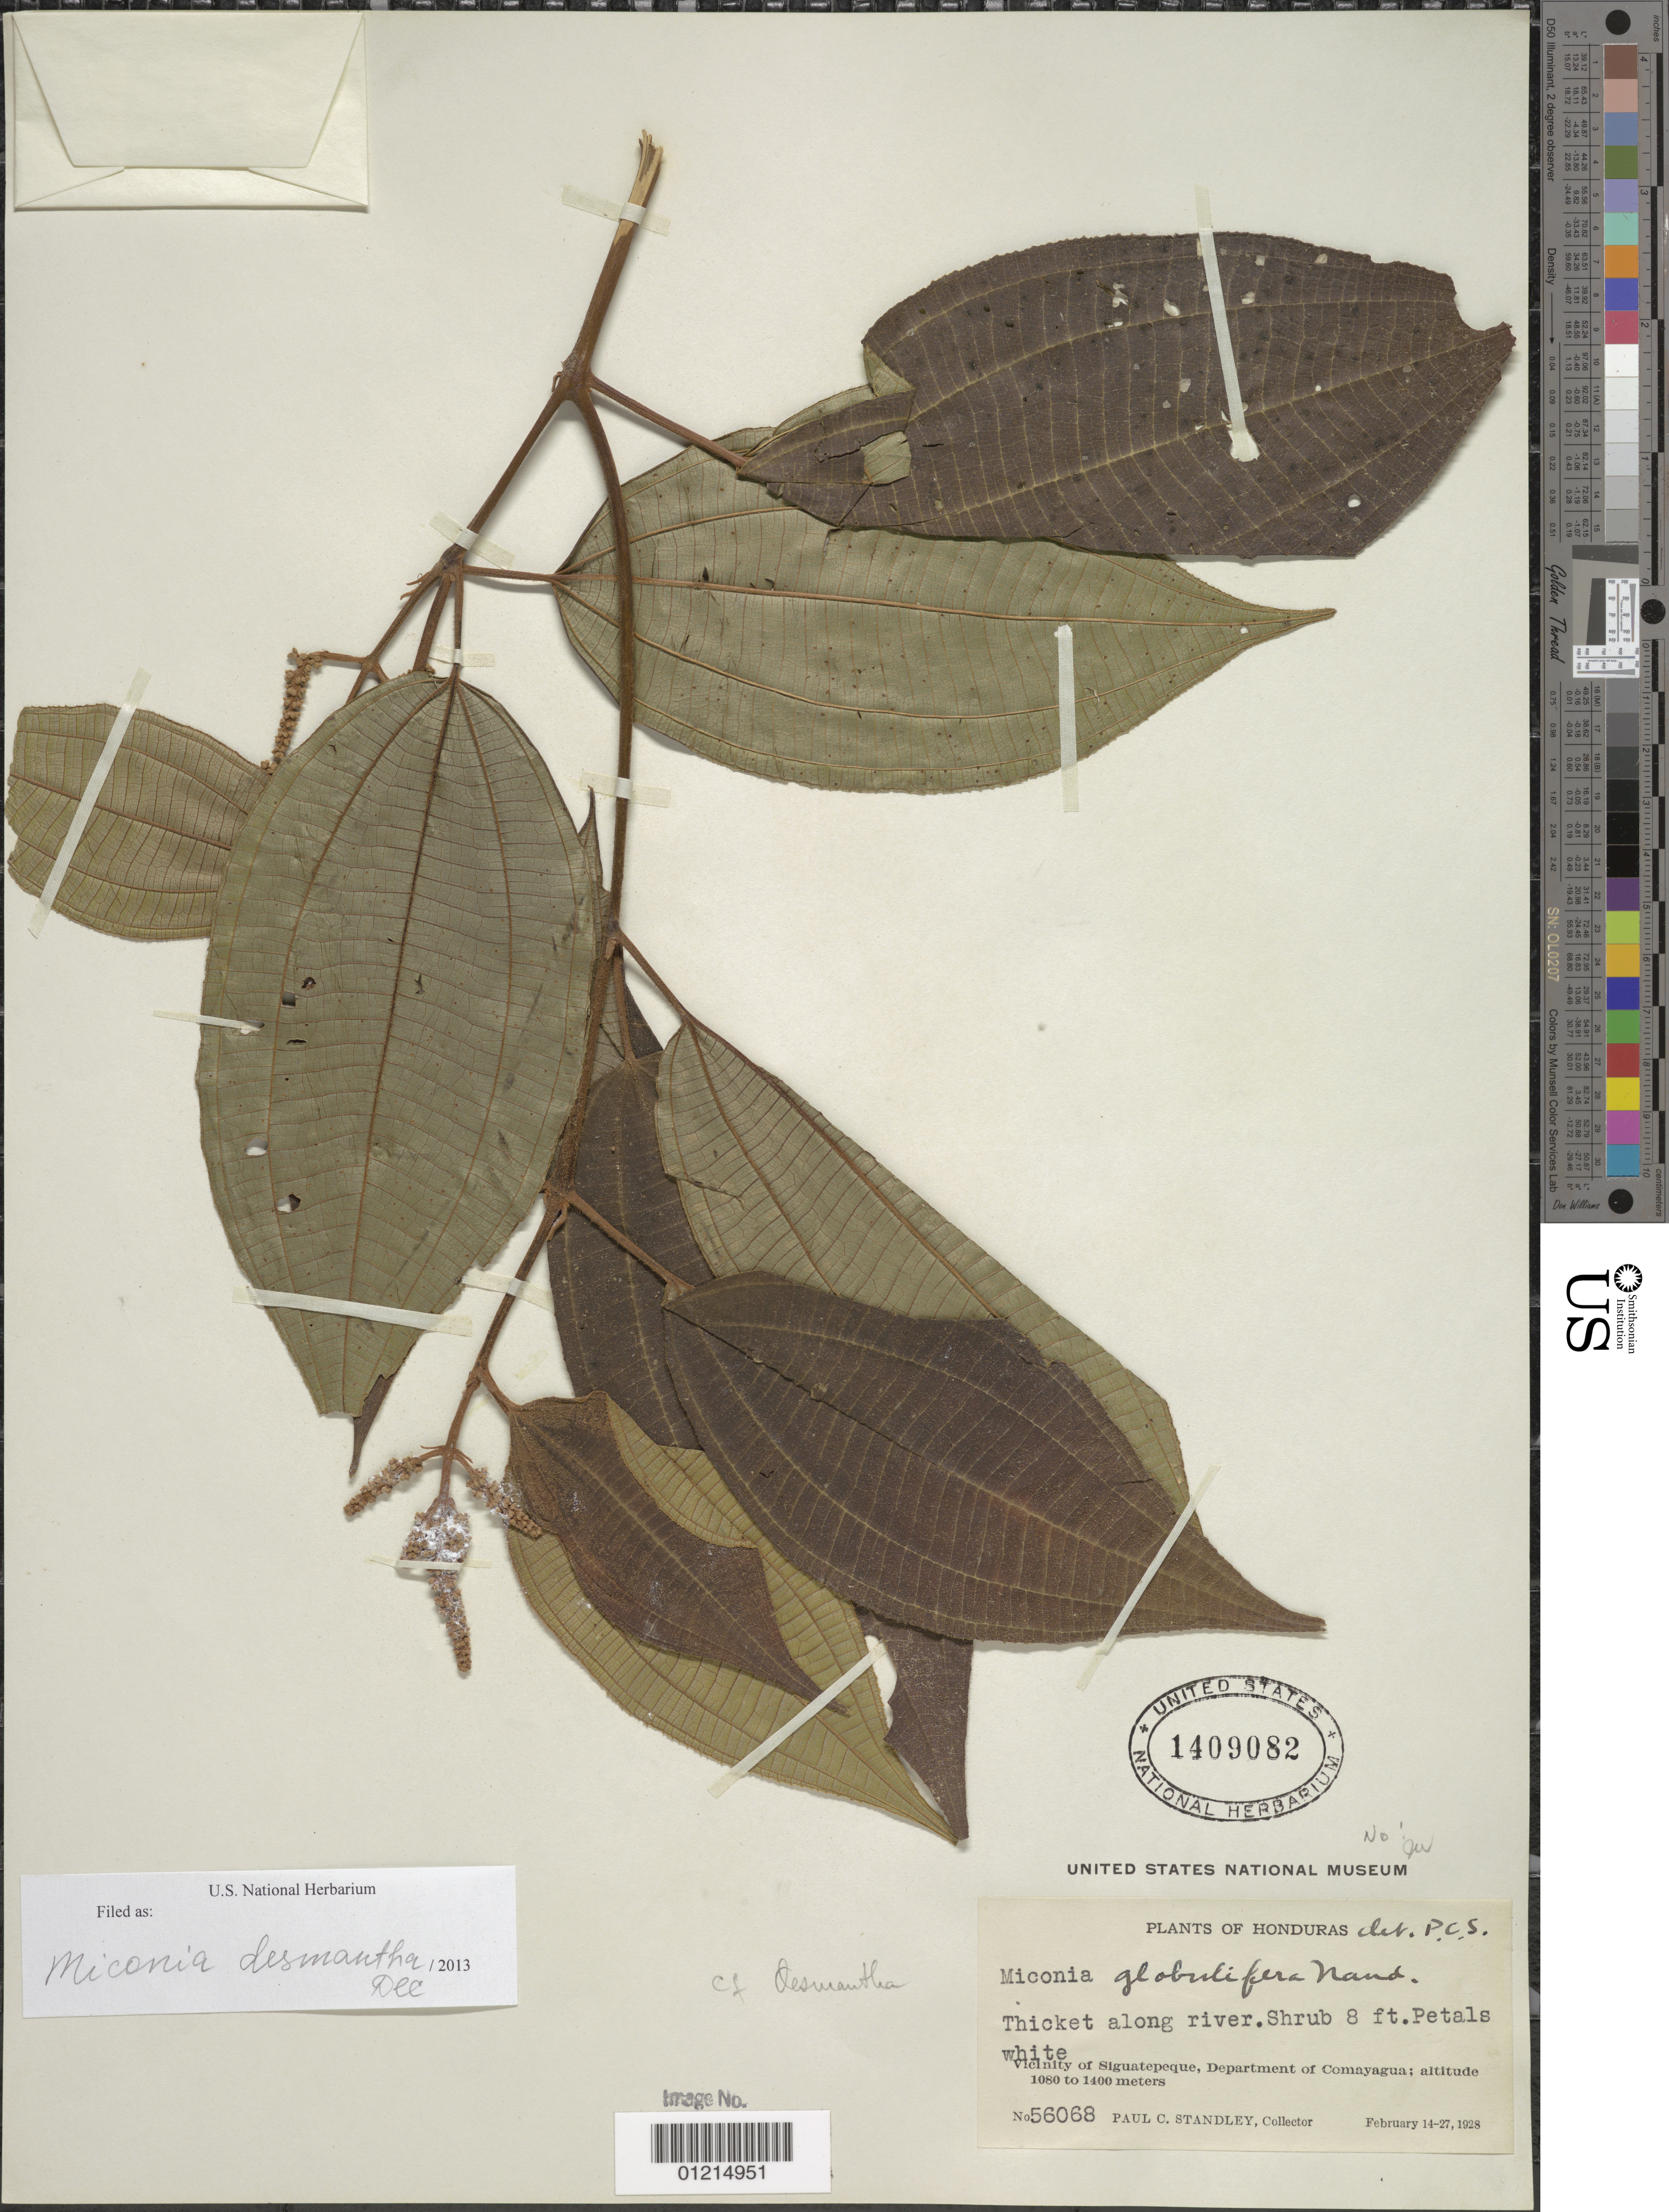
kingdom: Plantae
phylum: Tracheophyta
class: Magnoliopsida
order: Myrtales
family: Melastomataceae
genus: Miconia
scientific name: Miconia desmantha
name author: Benth.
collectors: P. C. Standley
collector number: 56068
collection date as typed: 14 Feb 1928 to 27 Feb 1928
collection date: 1928-02-14/1928-02-27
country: Honduras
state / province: Comayagua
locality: Vicinity of Siguatepeque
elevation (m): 1080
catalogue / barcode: US 1409082